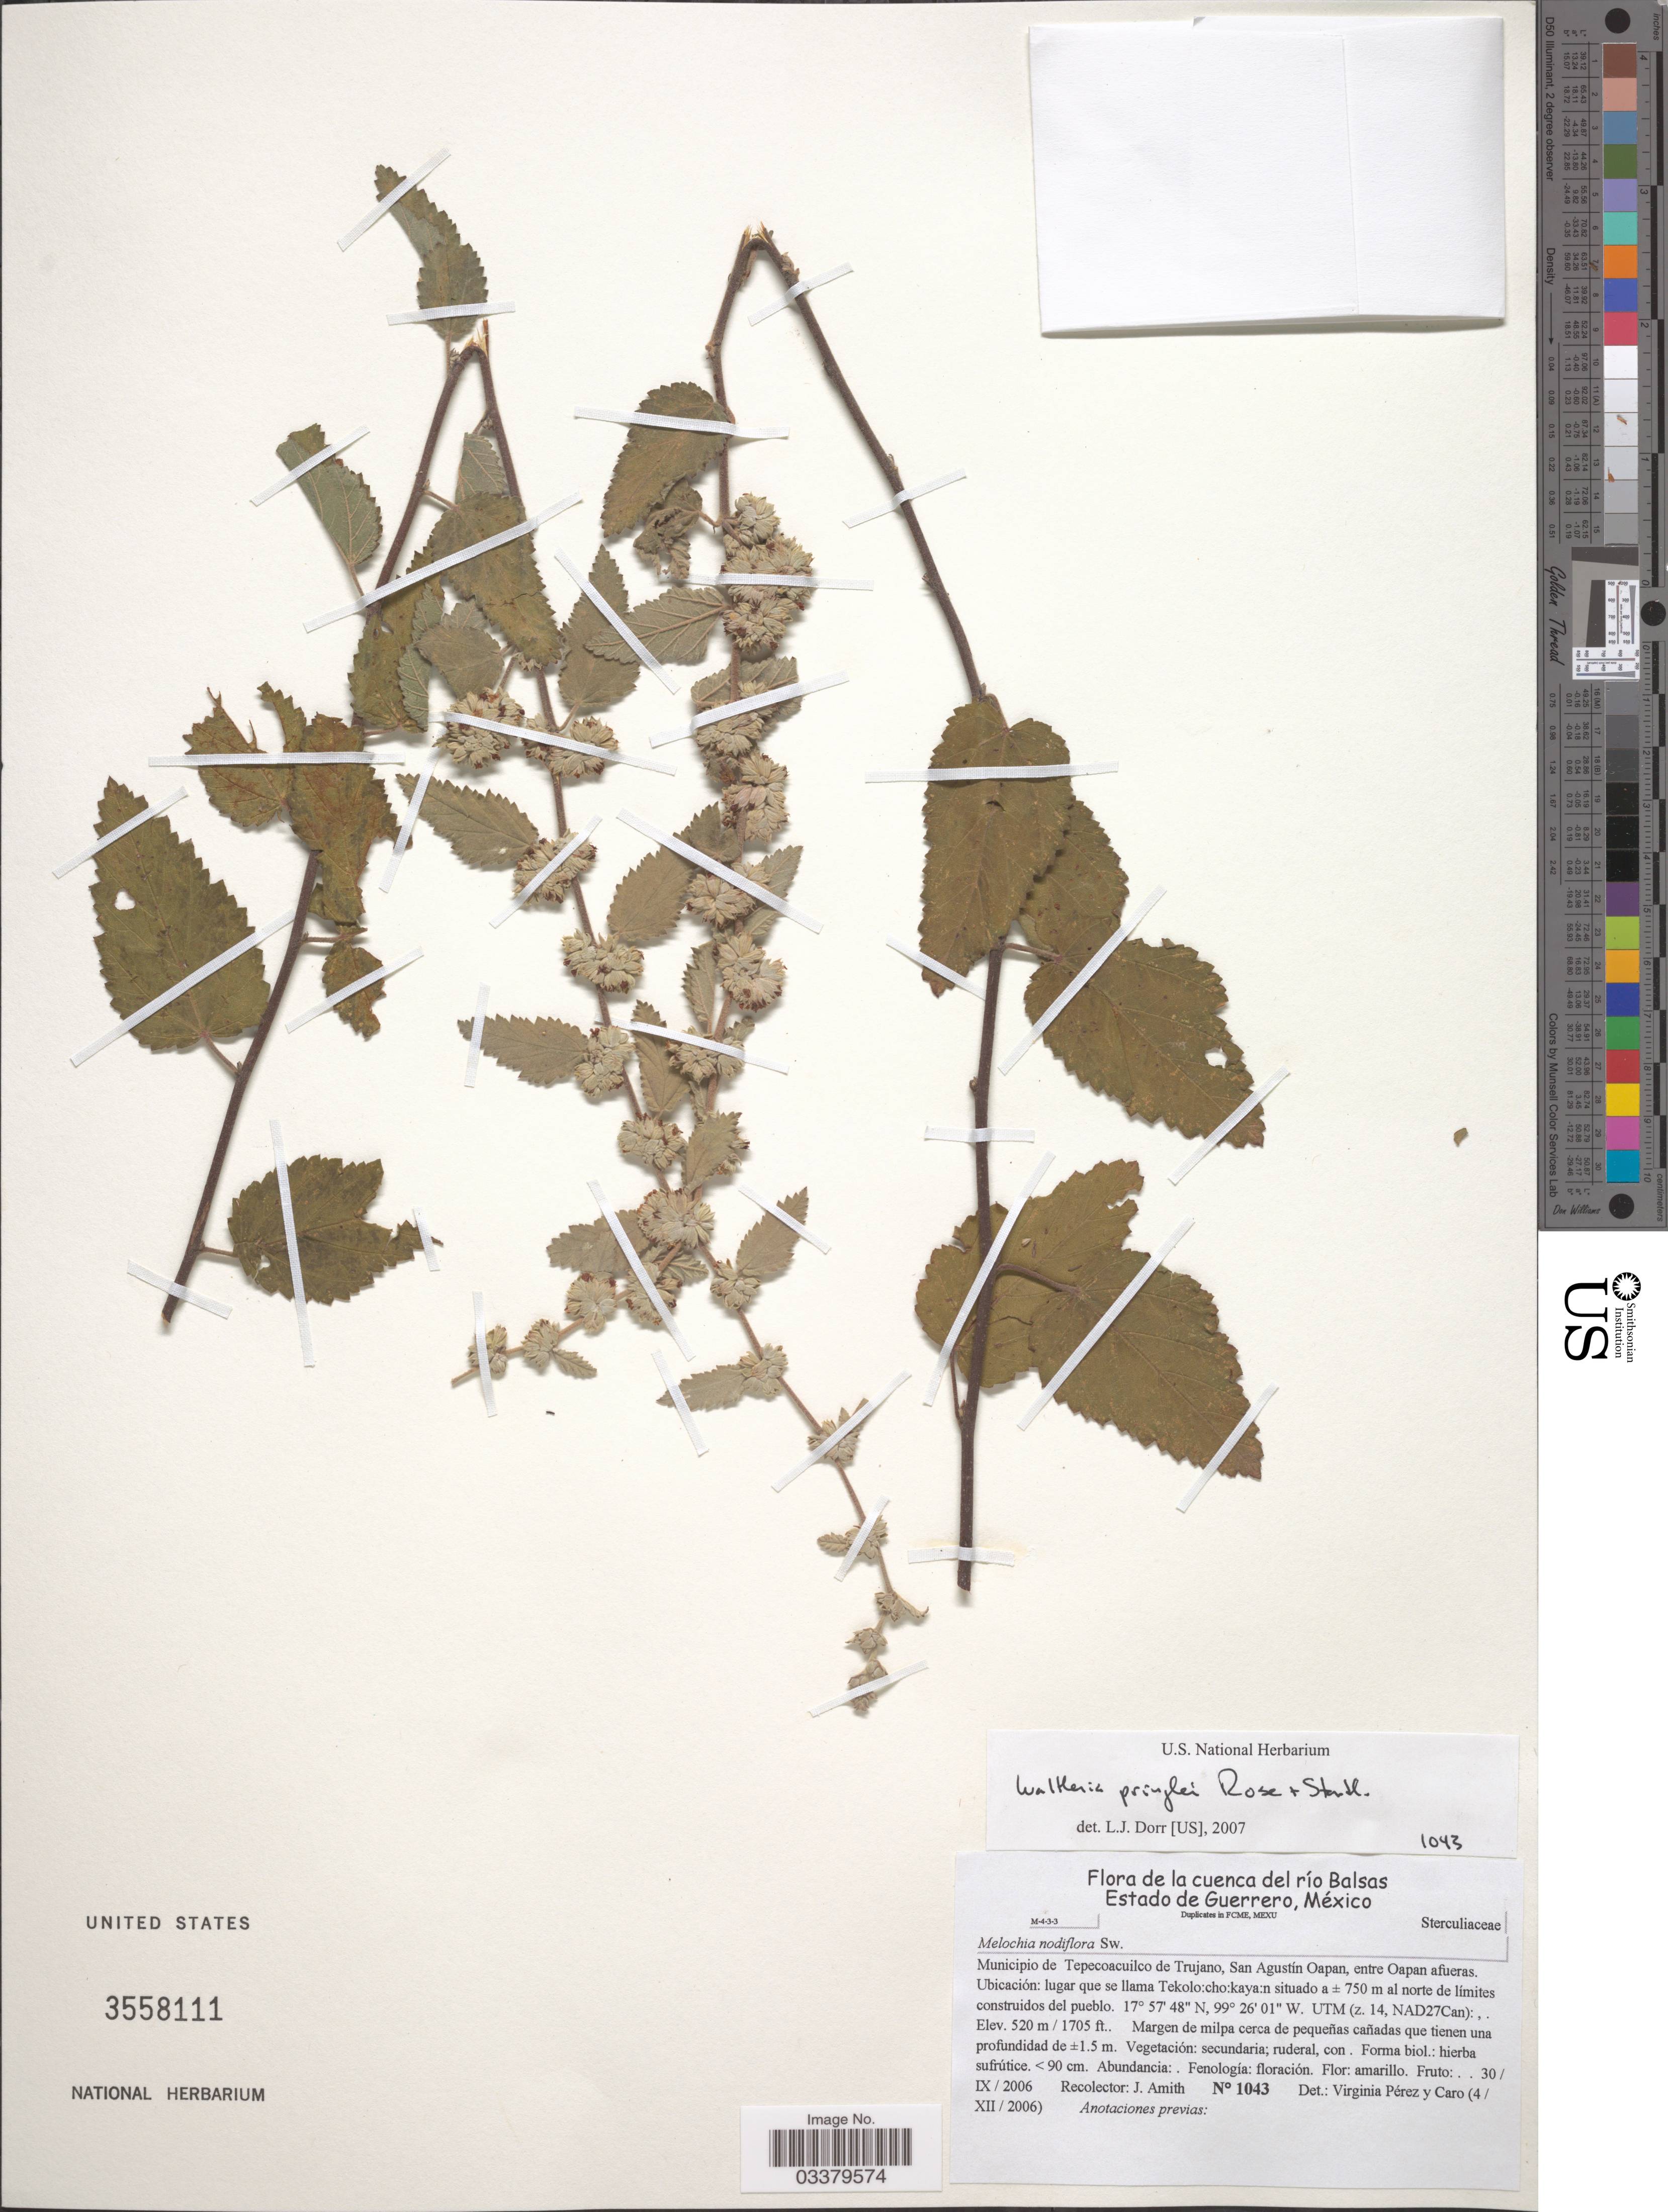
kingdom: Plantae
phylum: Tracheophyta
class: Magnoliopsida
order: Malvales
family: Malvaceae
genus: Waltheria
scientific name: Waltheria pringlei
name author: Rose & Standl.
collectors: J. D. Amith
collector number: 1043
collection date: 2006-09-30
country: Mexico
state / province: Guerrero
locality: La Cuenca del río Balsas. Municipio de Tepecoacuilco de Trujano, San Agustín Oapan, entre Oapan afueras. ± 750 m al norte de límites construidos del pueblo. UTM (z. 14, NAD27Can).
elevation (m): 520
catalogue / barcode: US 3558111